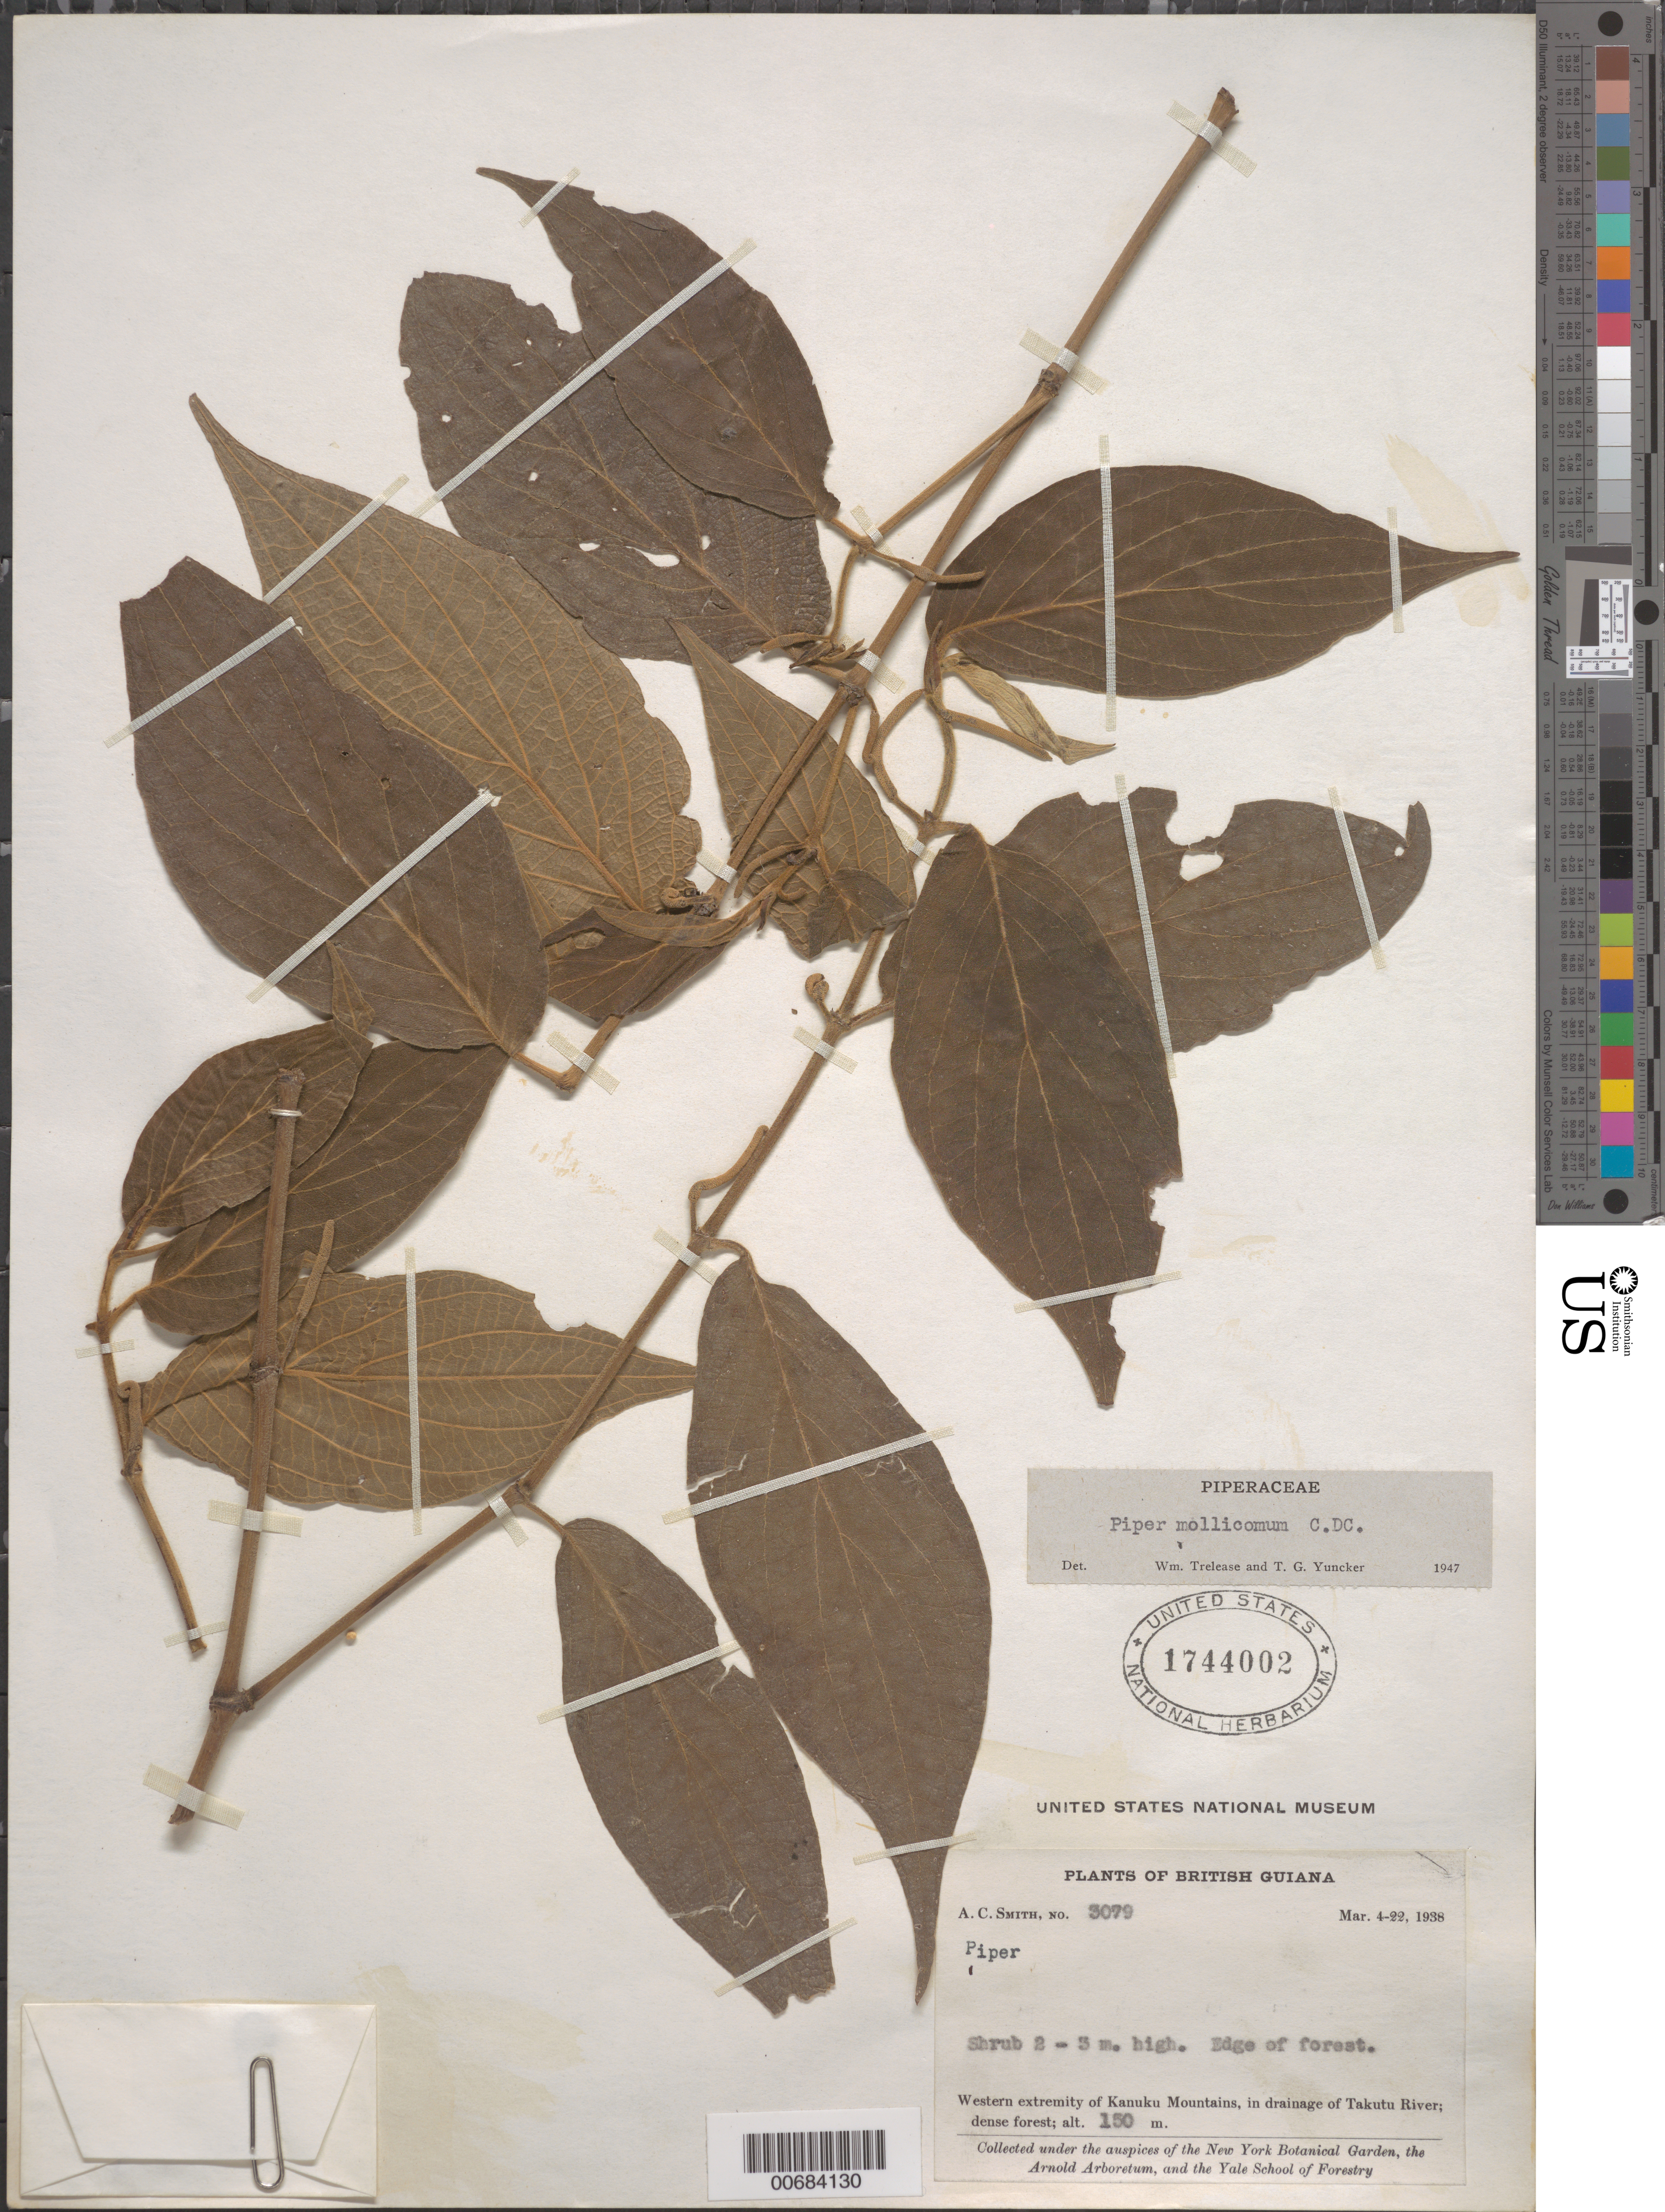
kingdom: Plantae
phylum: Tracheophyta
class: Magnoliopsida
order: Piperales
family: Piperaceae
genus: Piper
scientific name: Piper mollicomum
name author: Kunth ex Steud.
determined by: Trelease, W.; Yuncker, T. G.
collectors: A. C. Smith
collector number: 3079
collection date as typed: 4-Mar-38 to 22-Mar-38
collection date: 1938-03-04/1938-03-22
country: Guyana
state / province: U. Takutu-U. Essequibo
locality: Kanuku Mts., drainage of Takutu R., western extremity of Kanuku Mountains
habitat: Edge of forest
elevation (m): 150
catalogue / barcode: US 1744002